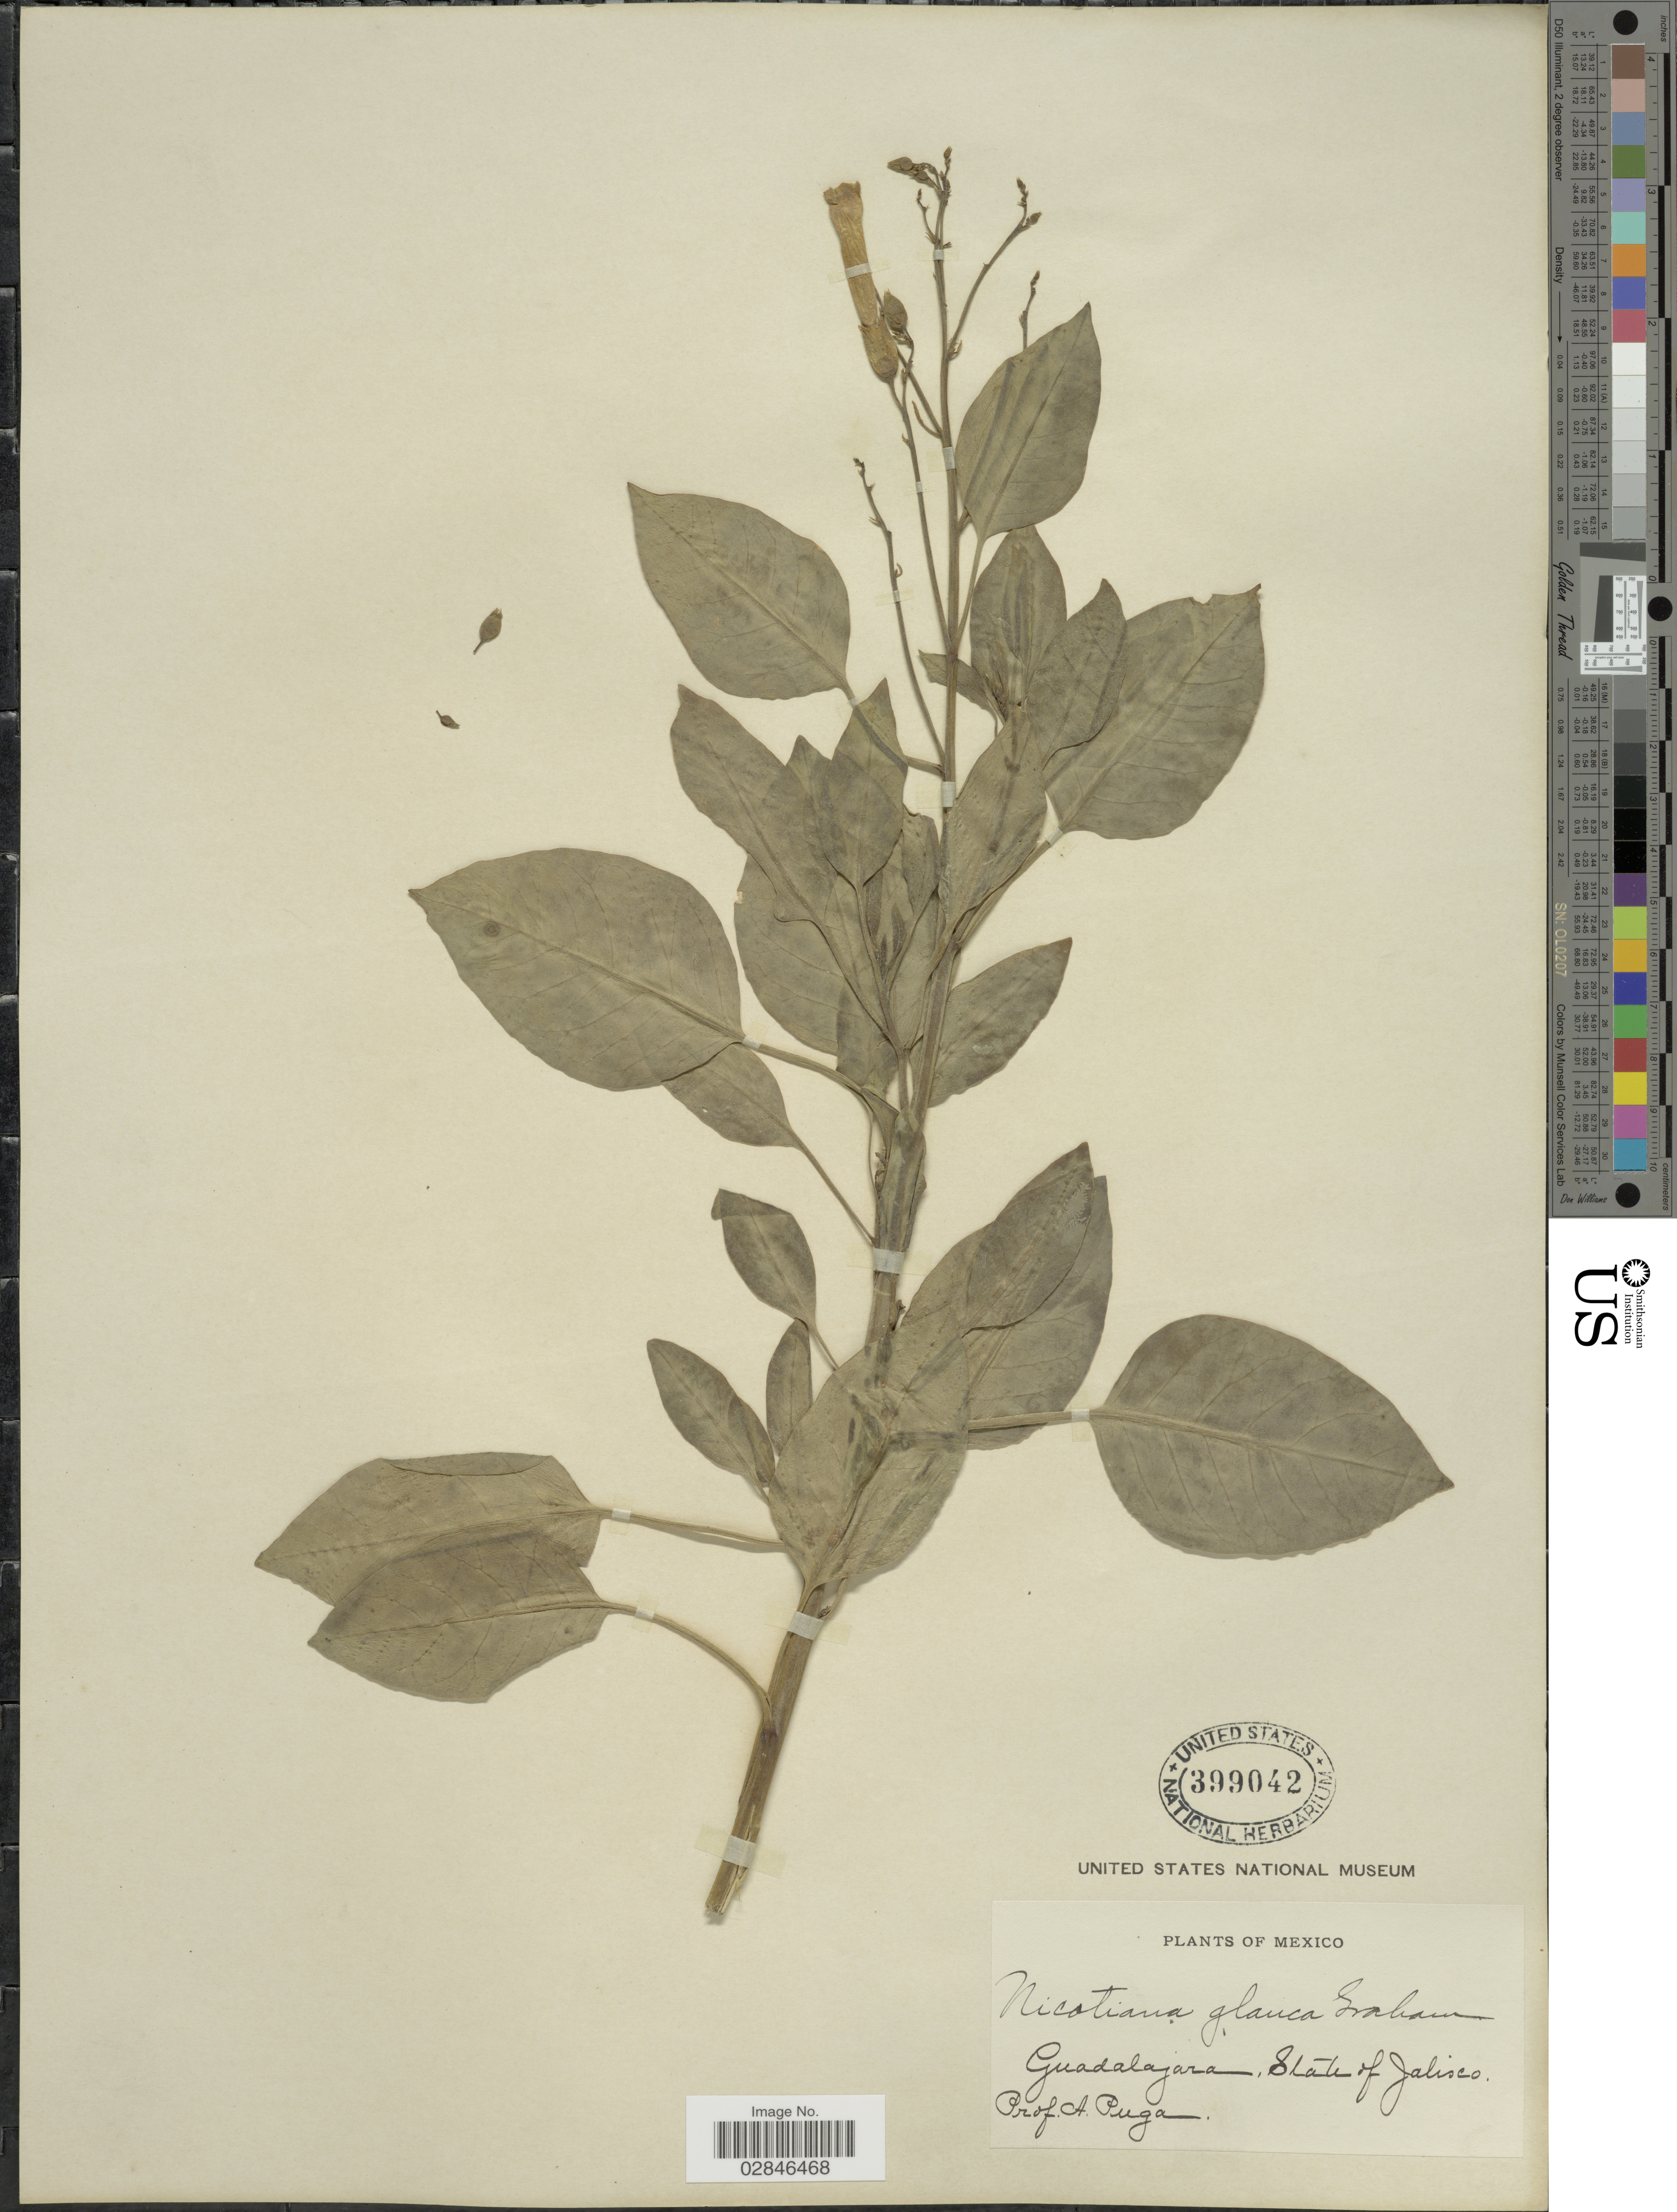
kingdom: Plantae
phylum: Tracheophyta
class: Magnoliopsida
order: Solanales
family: Solanaceae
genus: Nicotiana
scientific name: Nicotiana glauca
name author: Graham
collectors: A. Puga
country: Mexico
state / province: Jalisco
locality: Guadalajara.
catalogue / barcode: US 399042